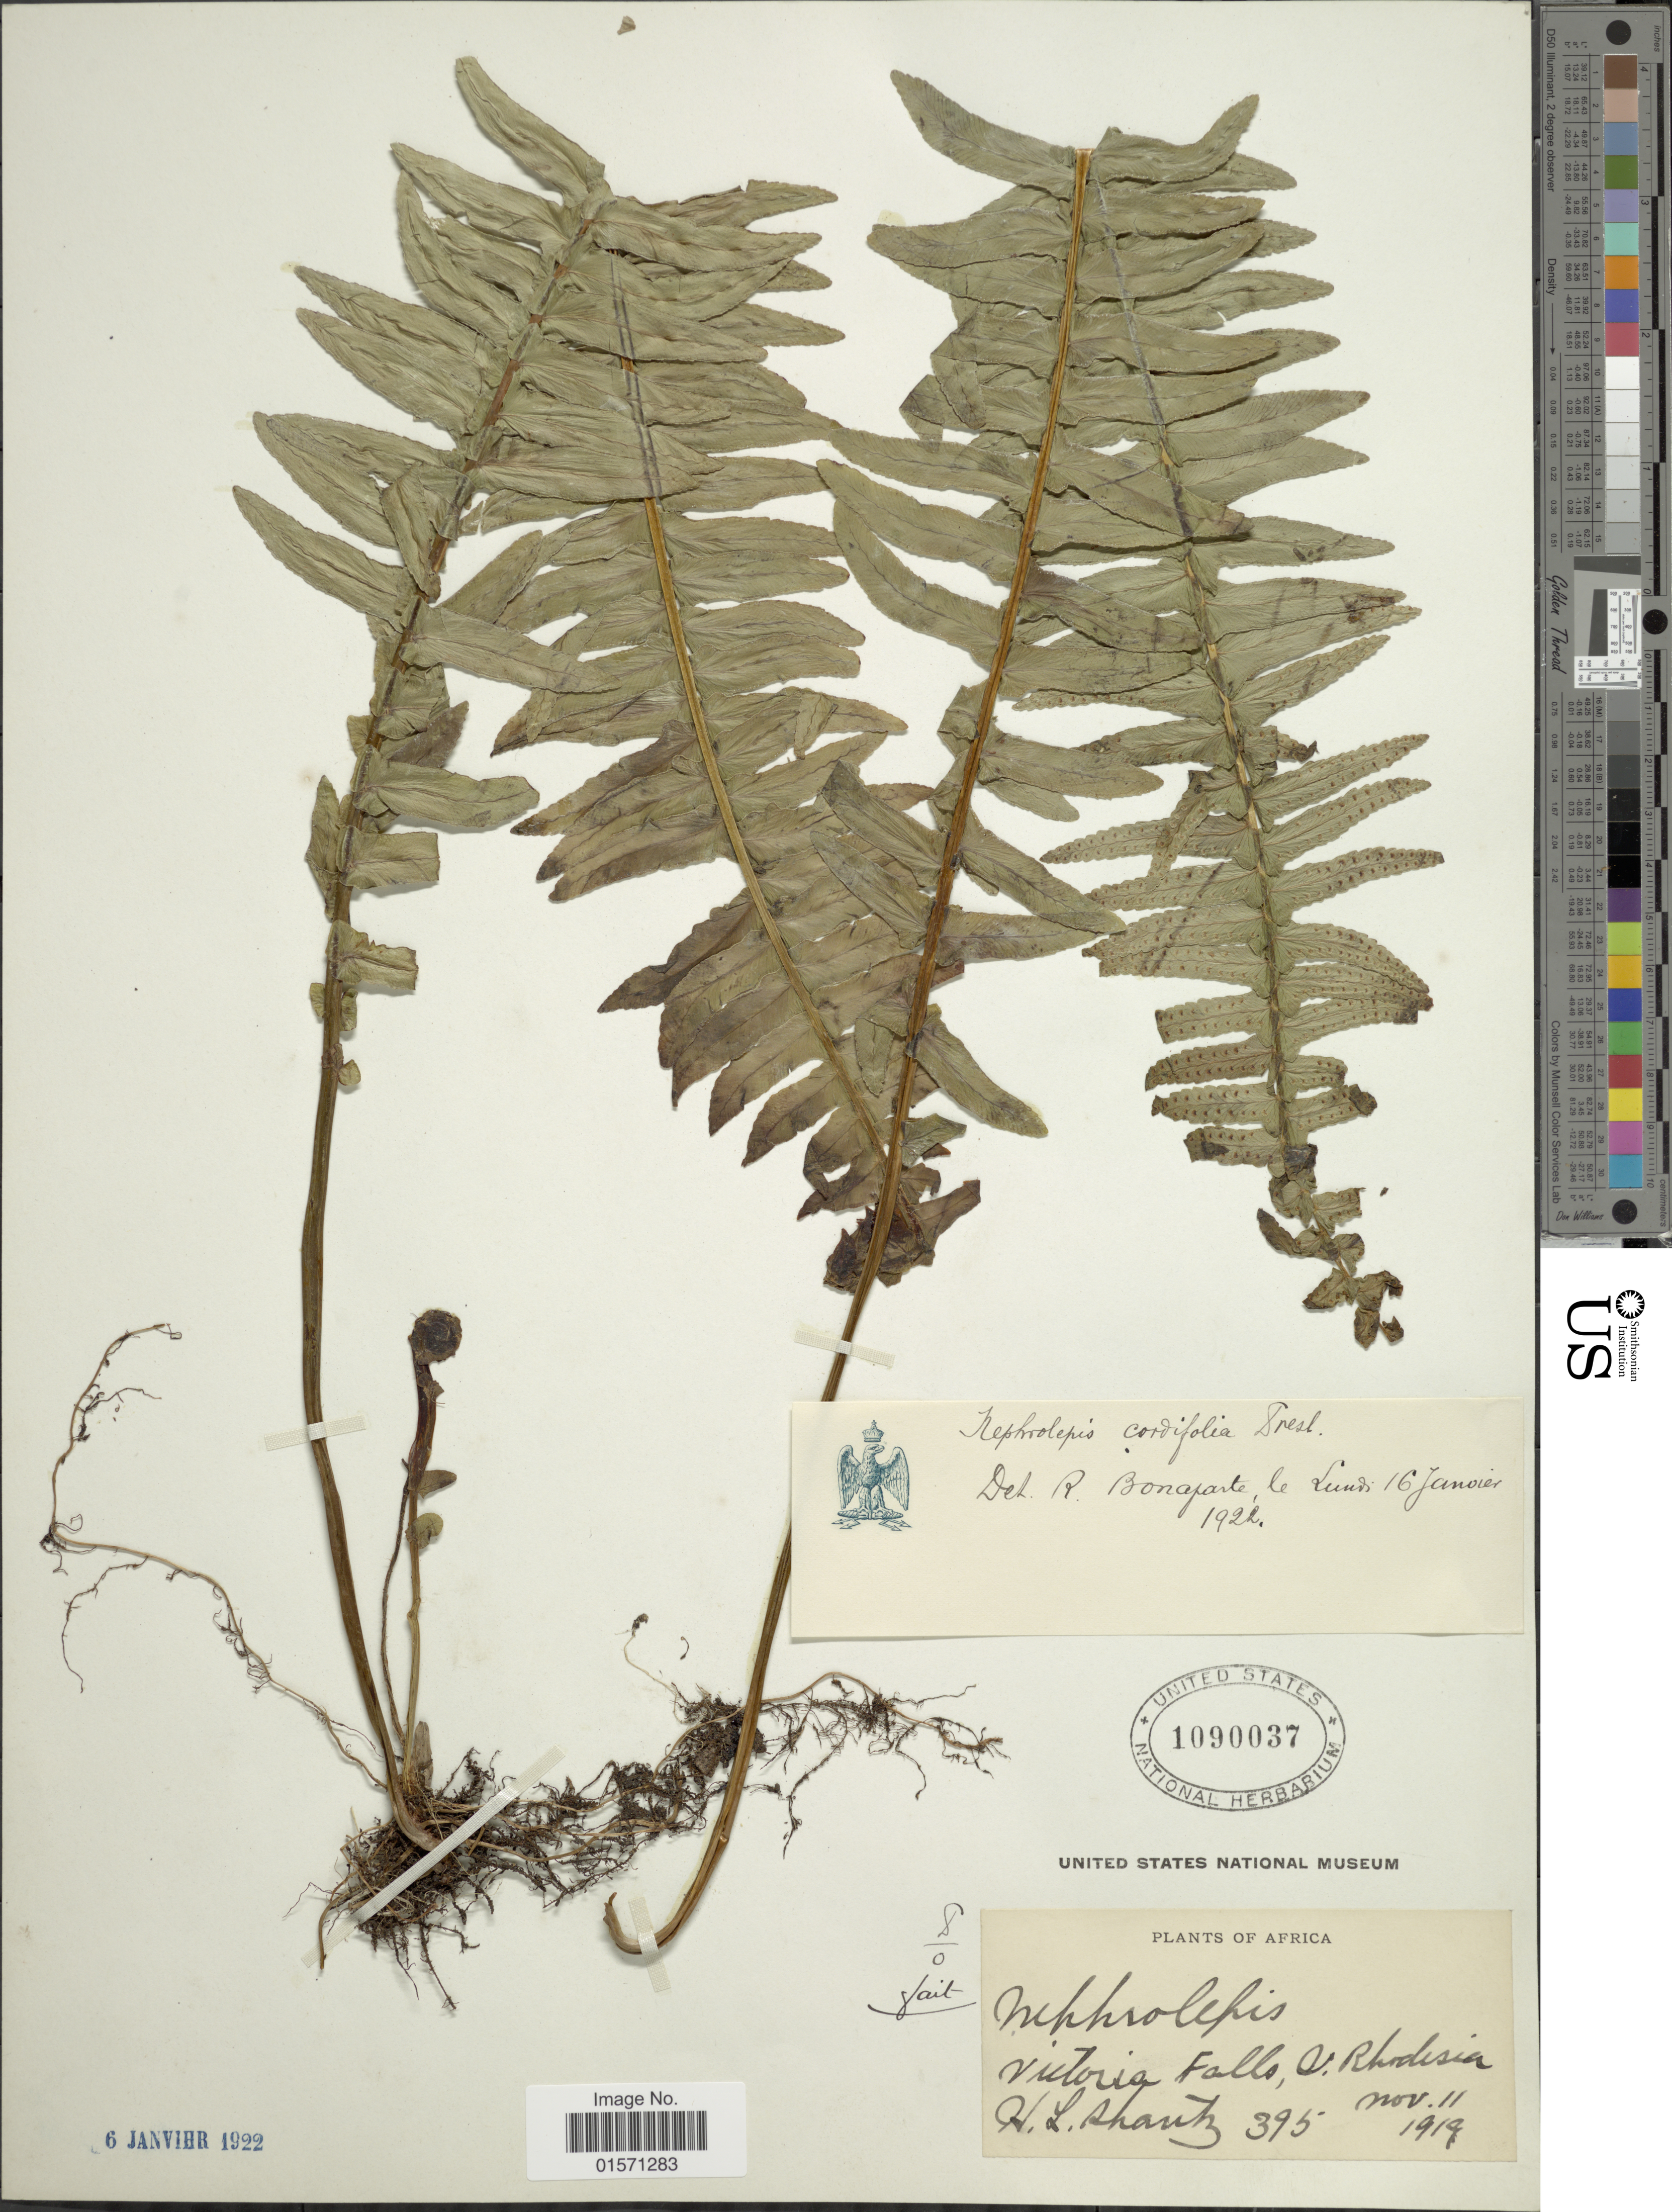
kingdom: Plantae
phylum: Tracheophyta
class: Polypodiopsida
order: Polypodiales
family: Nephrolepidaceae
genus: Nephrolepis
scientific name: Nephrolepis tuberosa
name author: (Willd.) C. Presl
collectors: H. Shautz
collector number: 395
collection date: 1919-11-11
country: Zimbabwe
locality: Victoria Falls, S. Rhodesia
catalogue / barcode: US 1090037